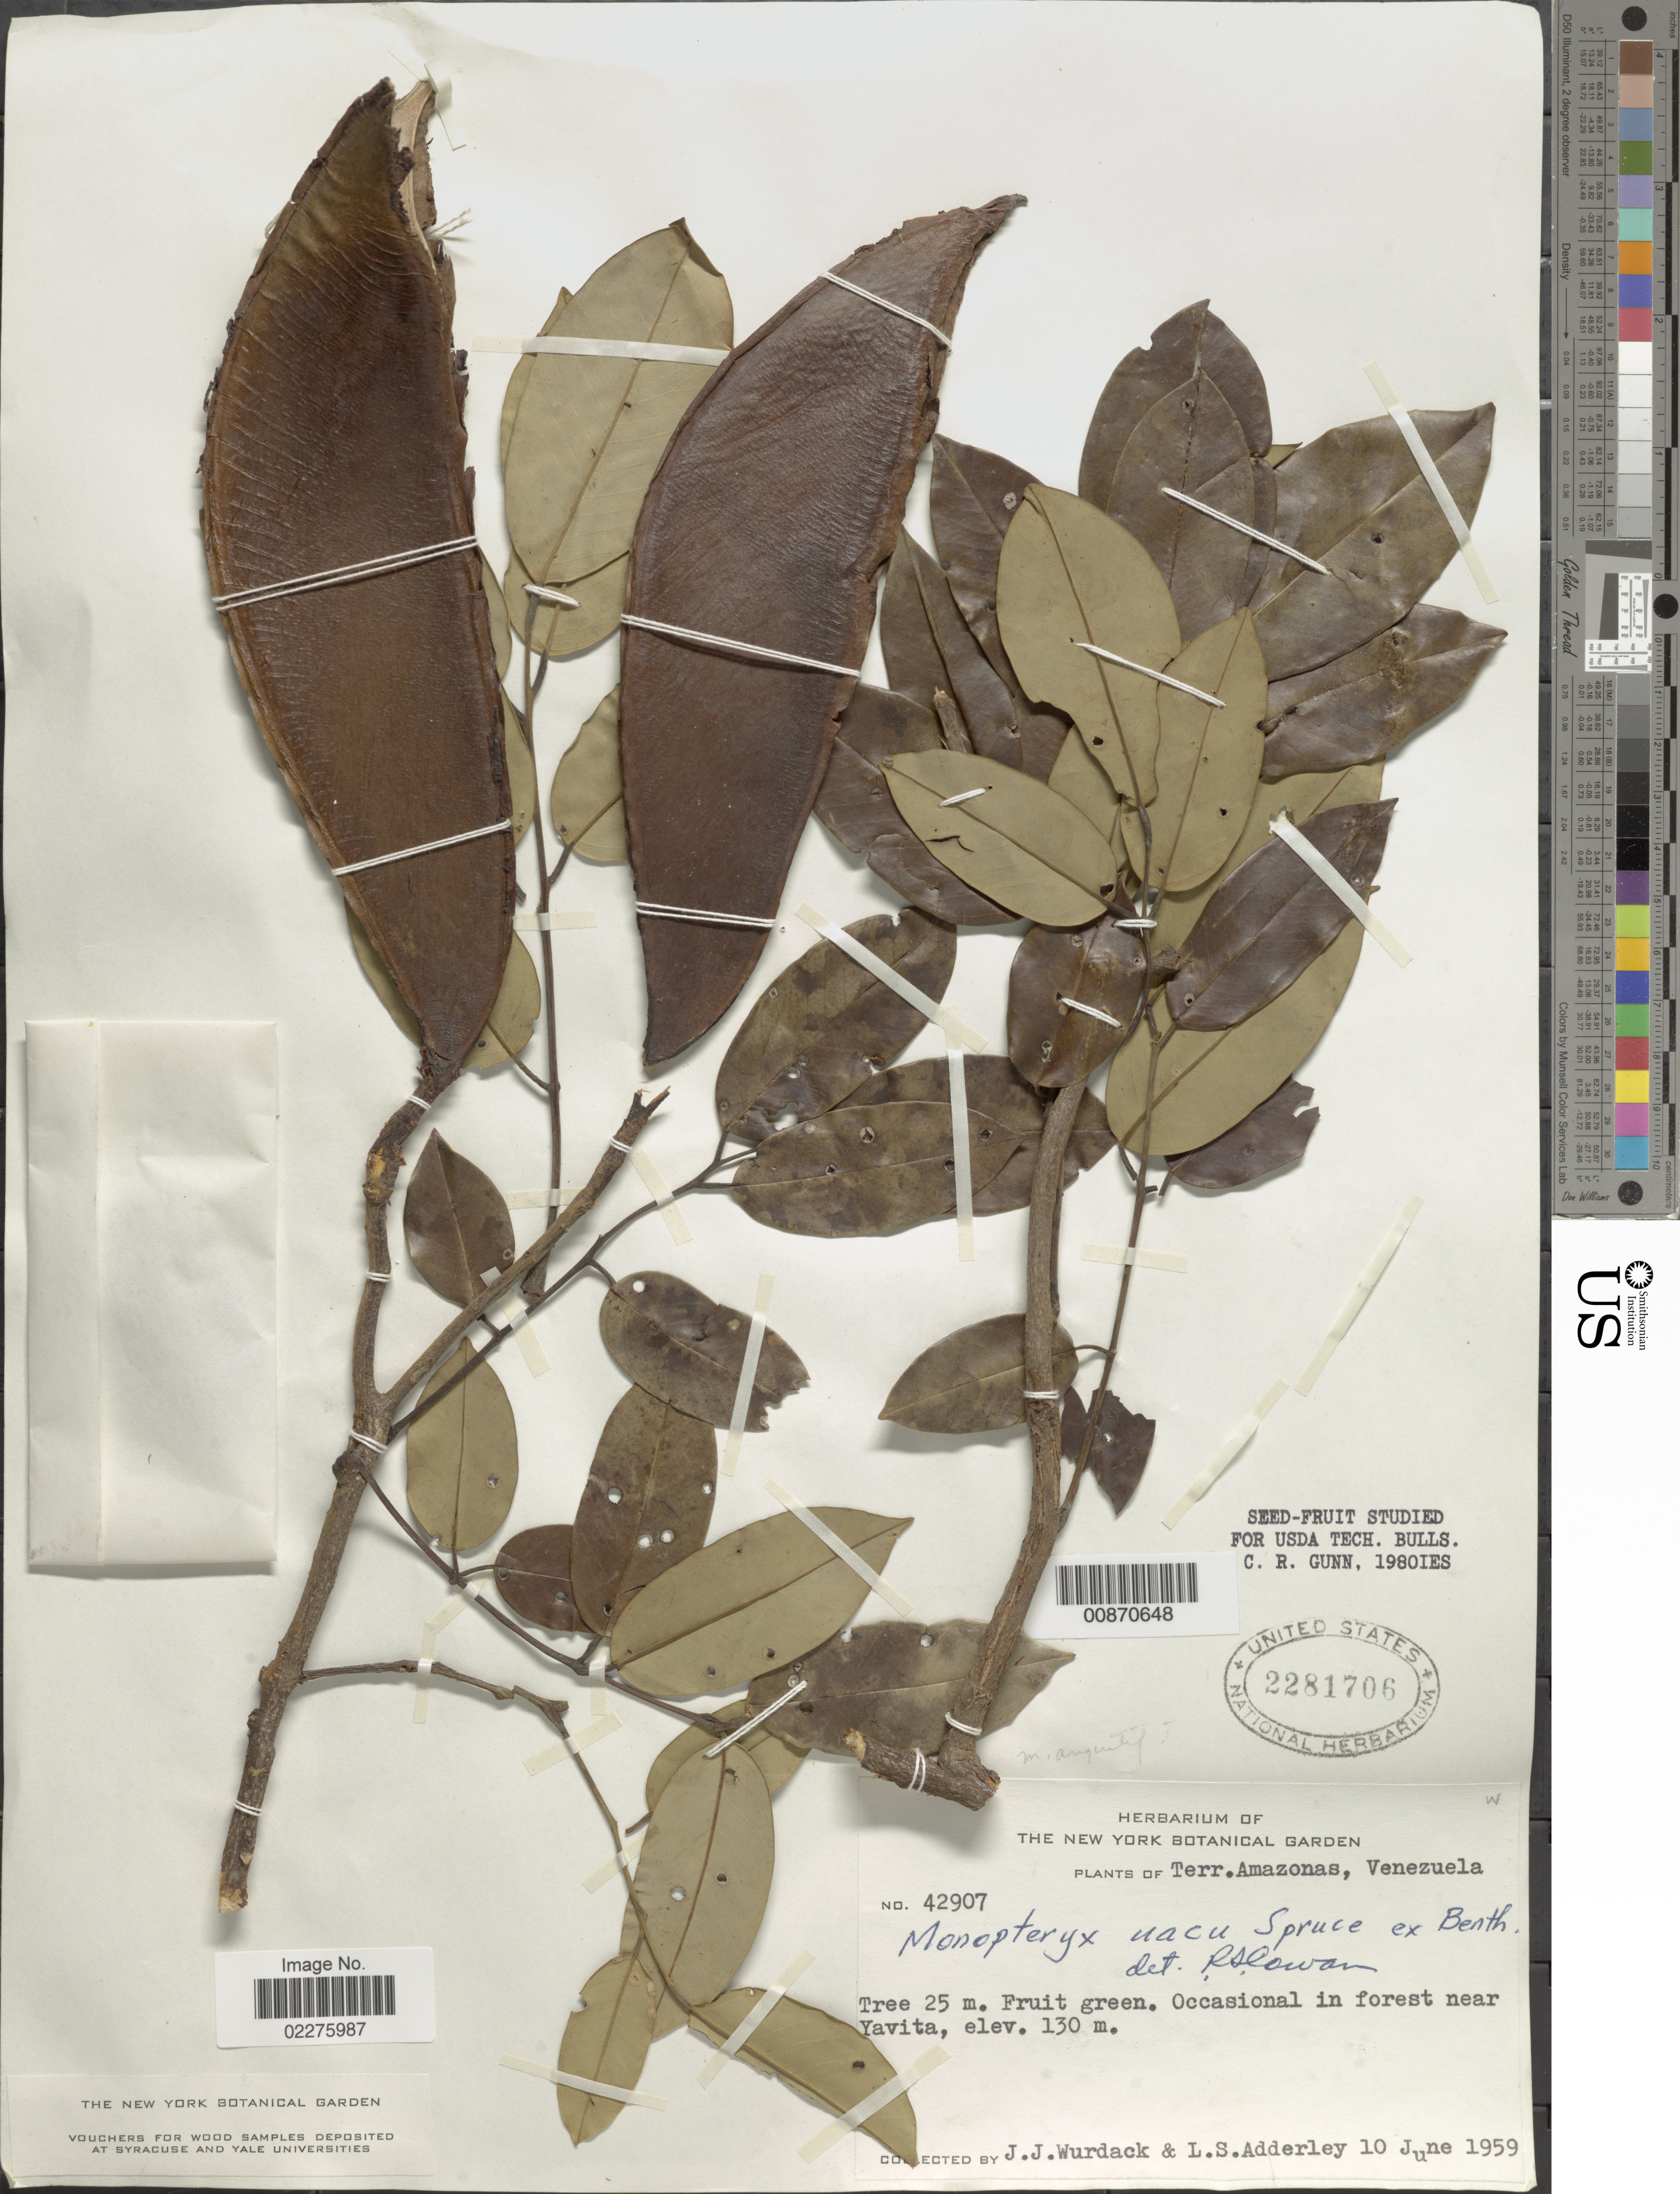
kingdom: Plantae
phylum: Tracheophyta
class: Magnoliopsida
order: Fabales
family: Fabaceae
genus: Monopteryx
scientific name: Monopteryx uaucu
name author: Spruce ex Benth.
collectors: J. J. Wurdack & L. S. Adderley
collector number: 42907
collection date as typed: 10-Jun-59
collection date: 1959-06-10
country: Venezuela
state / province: Amazonas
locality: Río Atabapo, Yavita-Pimichin trail near Yavita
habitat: Forest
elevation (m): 125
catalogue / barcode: US 2281706